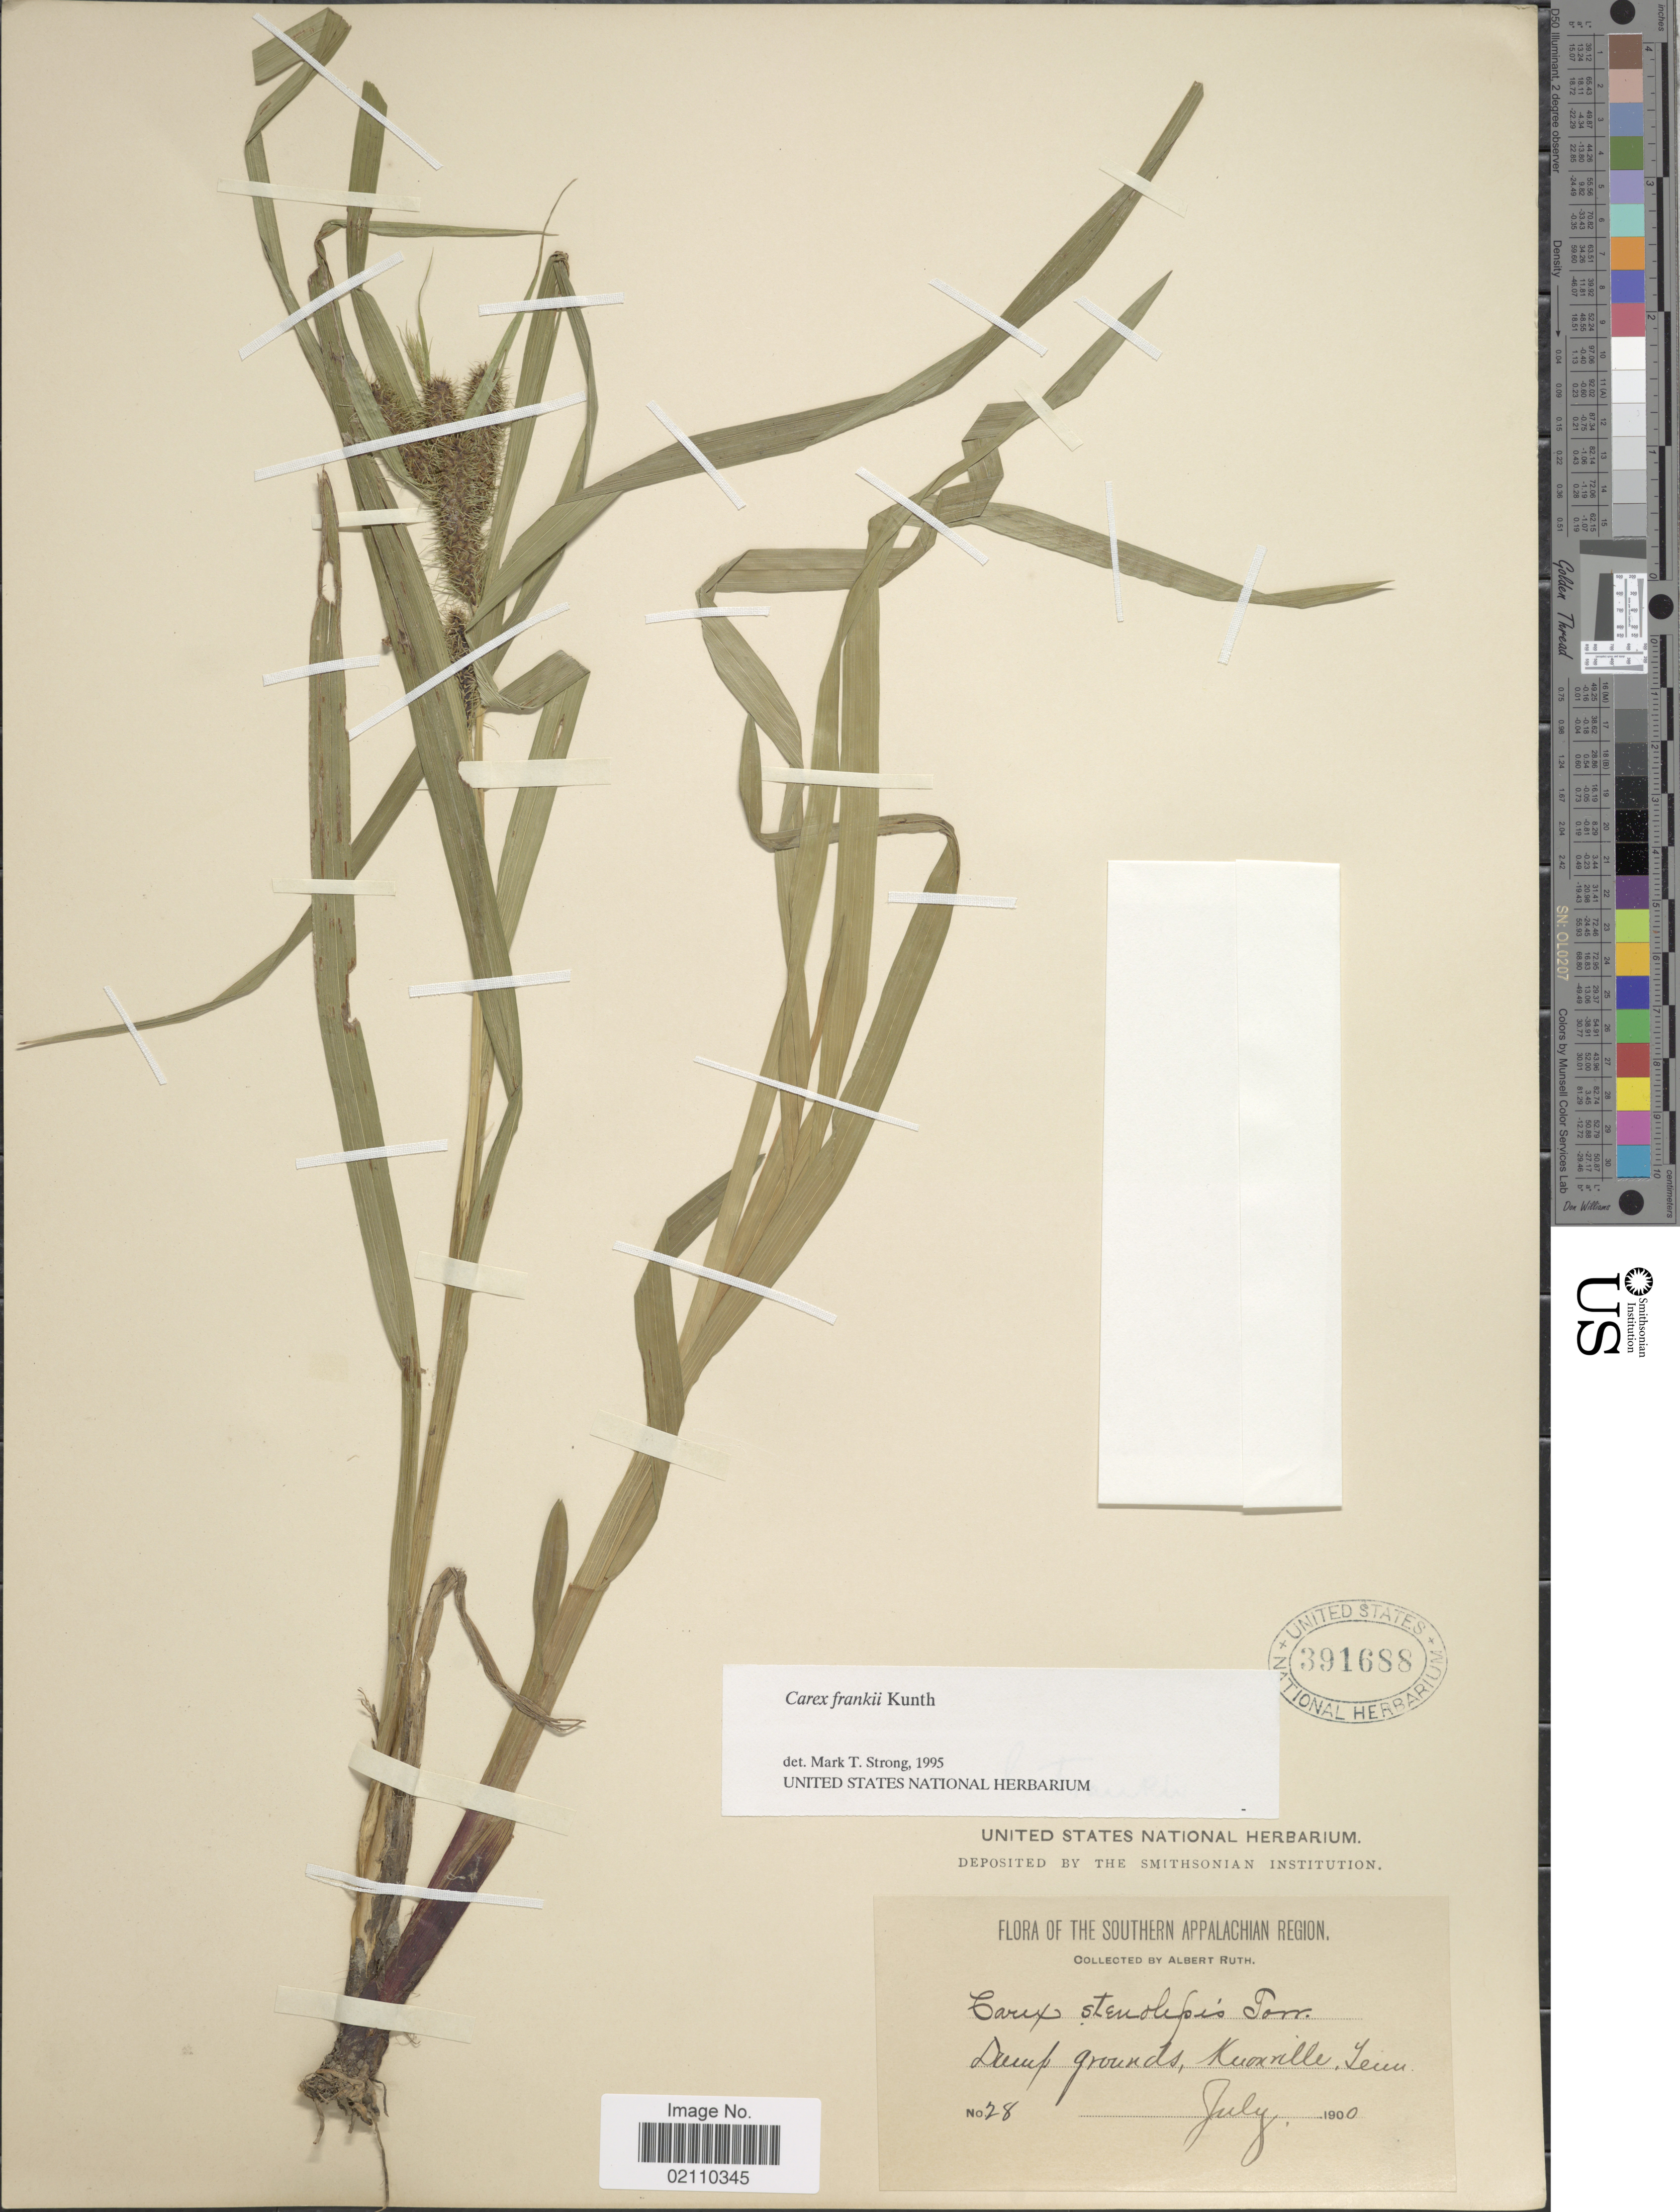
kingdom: Plantae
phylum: Tracheophyta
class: Liliopsida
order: Poales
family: Cyperaceae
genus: Carex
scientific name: Carex frankii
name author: Kunth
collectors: A. Ruth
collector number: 28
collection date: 1900-07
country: United States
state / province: Tennessee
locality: Damp grounds, Knoxville, Southern Appalachian Region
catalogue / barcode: US 391688